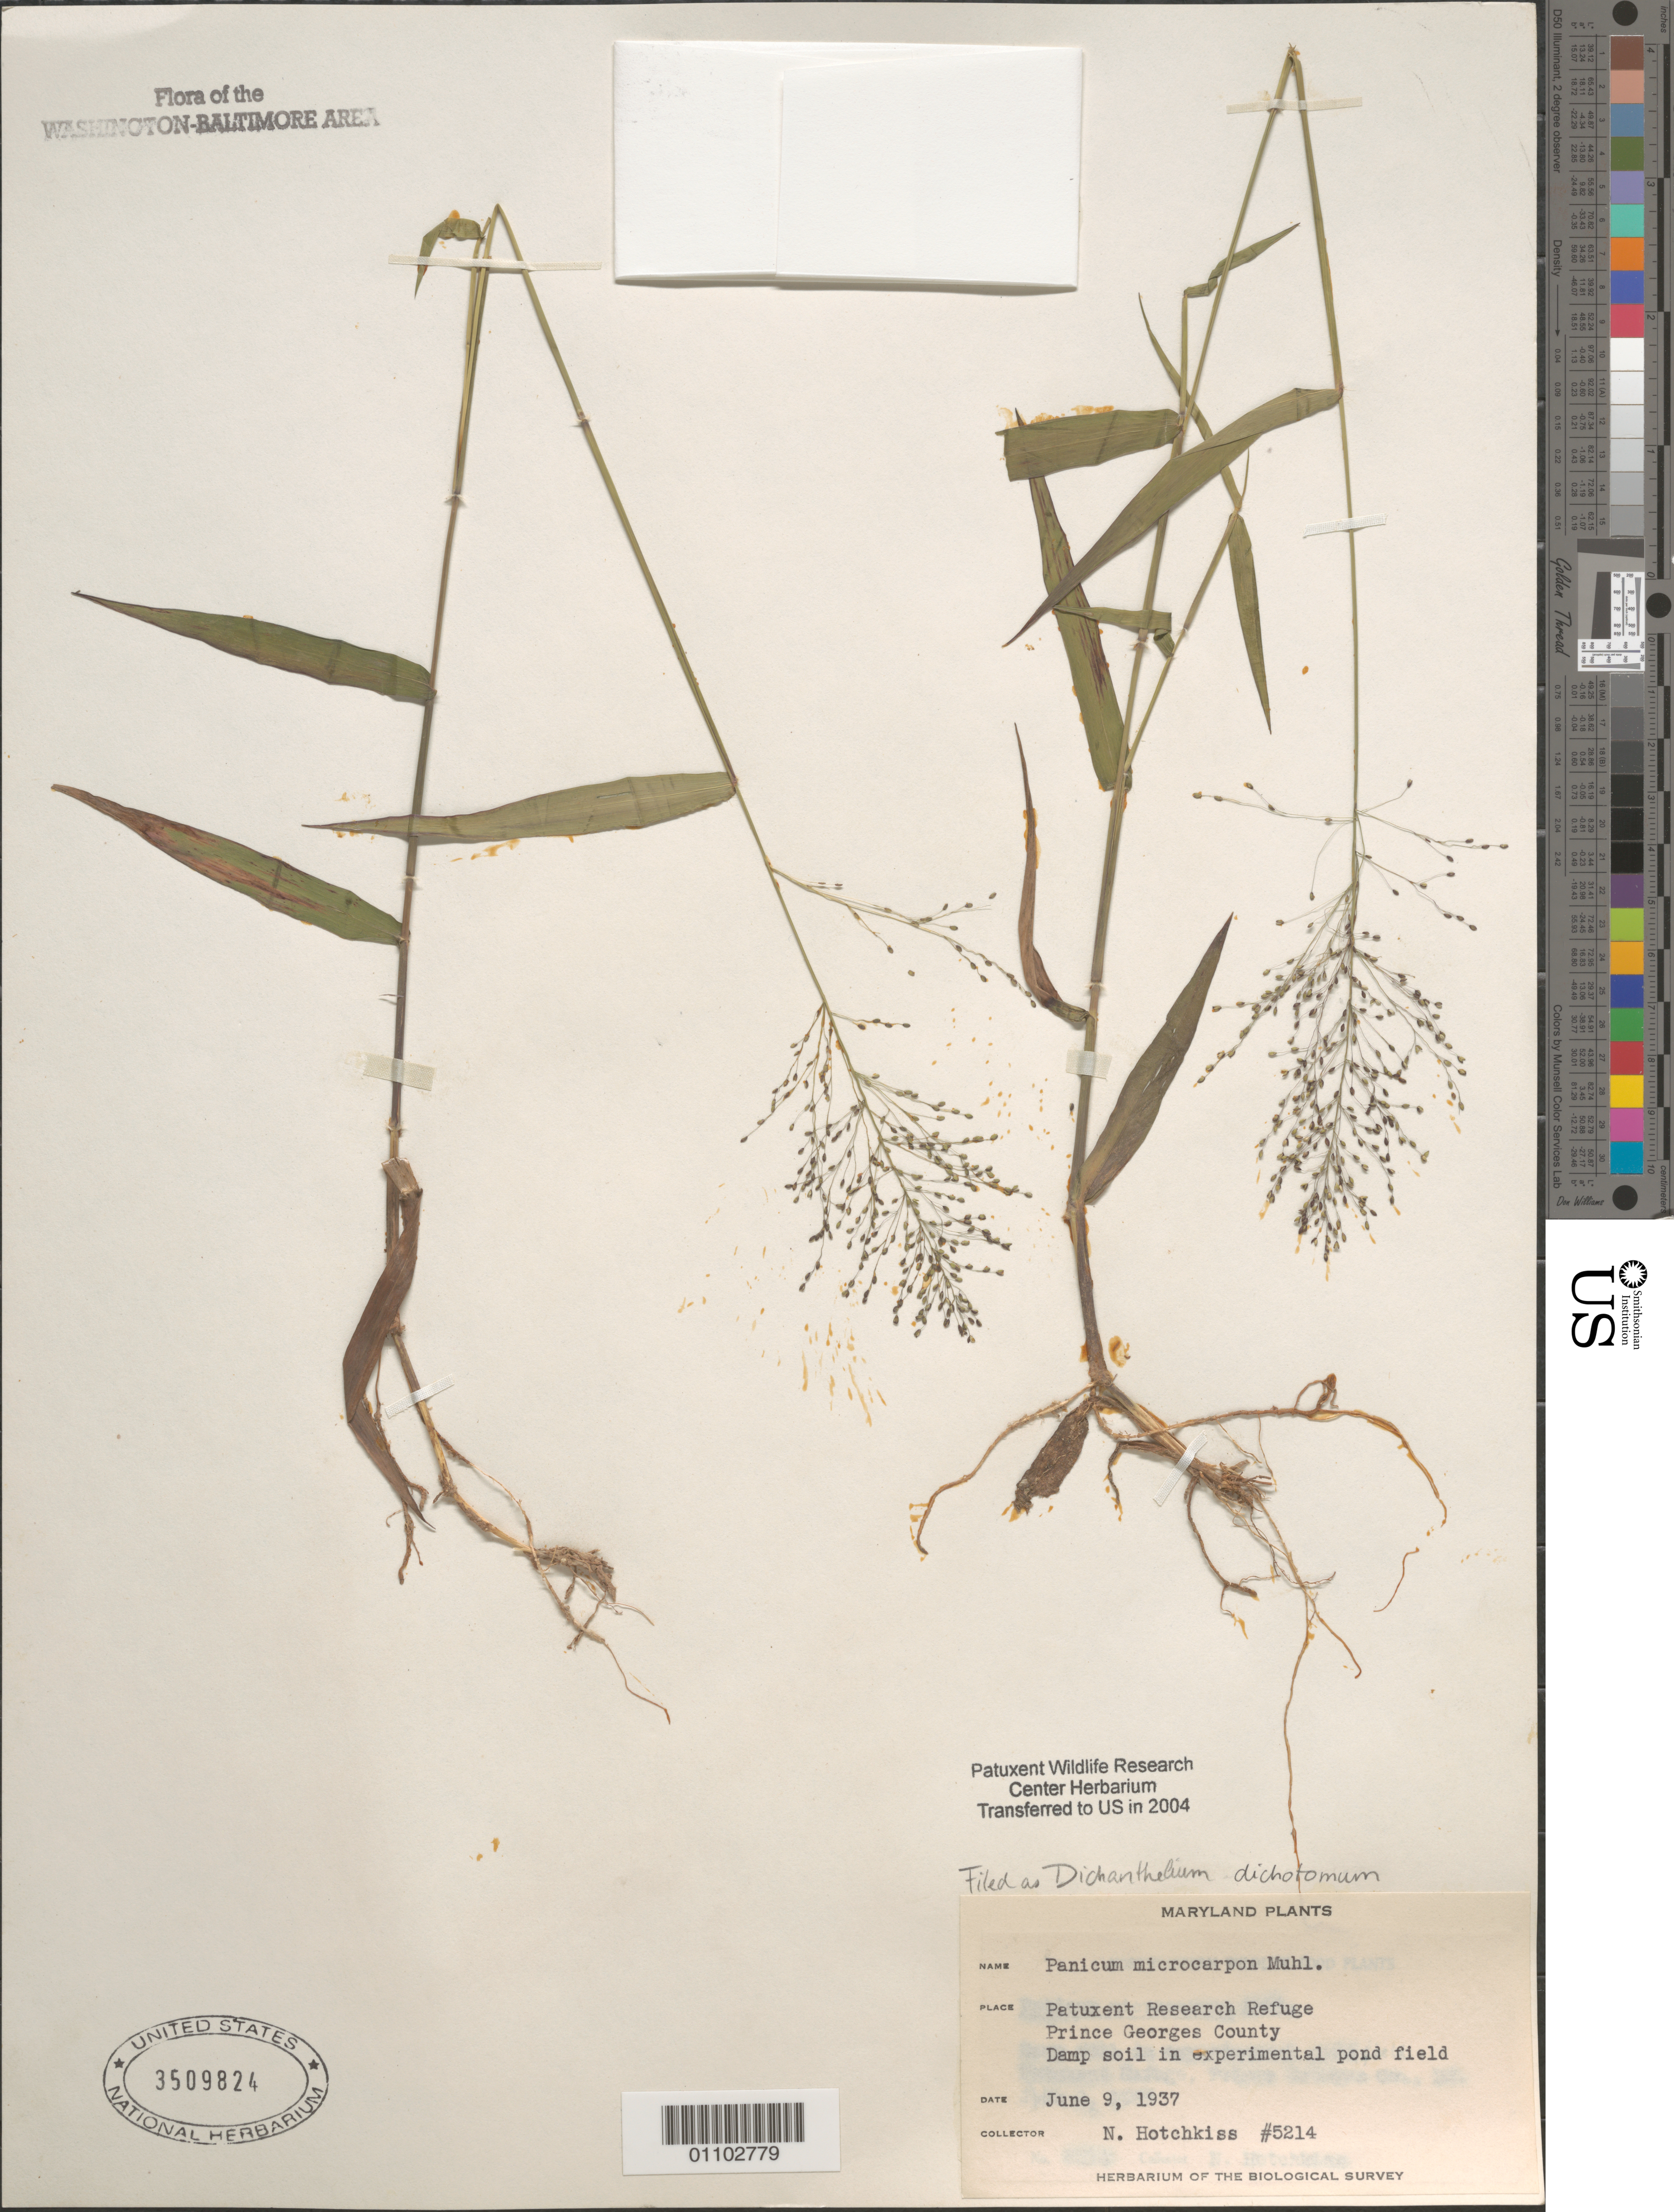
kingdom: Plantae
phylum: Tracheophyta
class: Liliopsida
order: Poales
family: Poaceae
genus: Dichanthelium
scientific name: Dichanthelium dichotomum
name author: (L.) Gould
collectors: N. Hotchkiss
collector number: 5214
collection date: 1937-06-09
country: United States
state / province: Maryland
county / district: Prince George's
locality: Patuxent Research Refuge, experimental pond field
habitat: Damp soil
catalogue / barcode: US 3509824